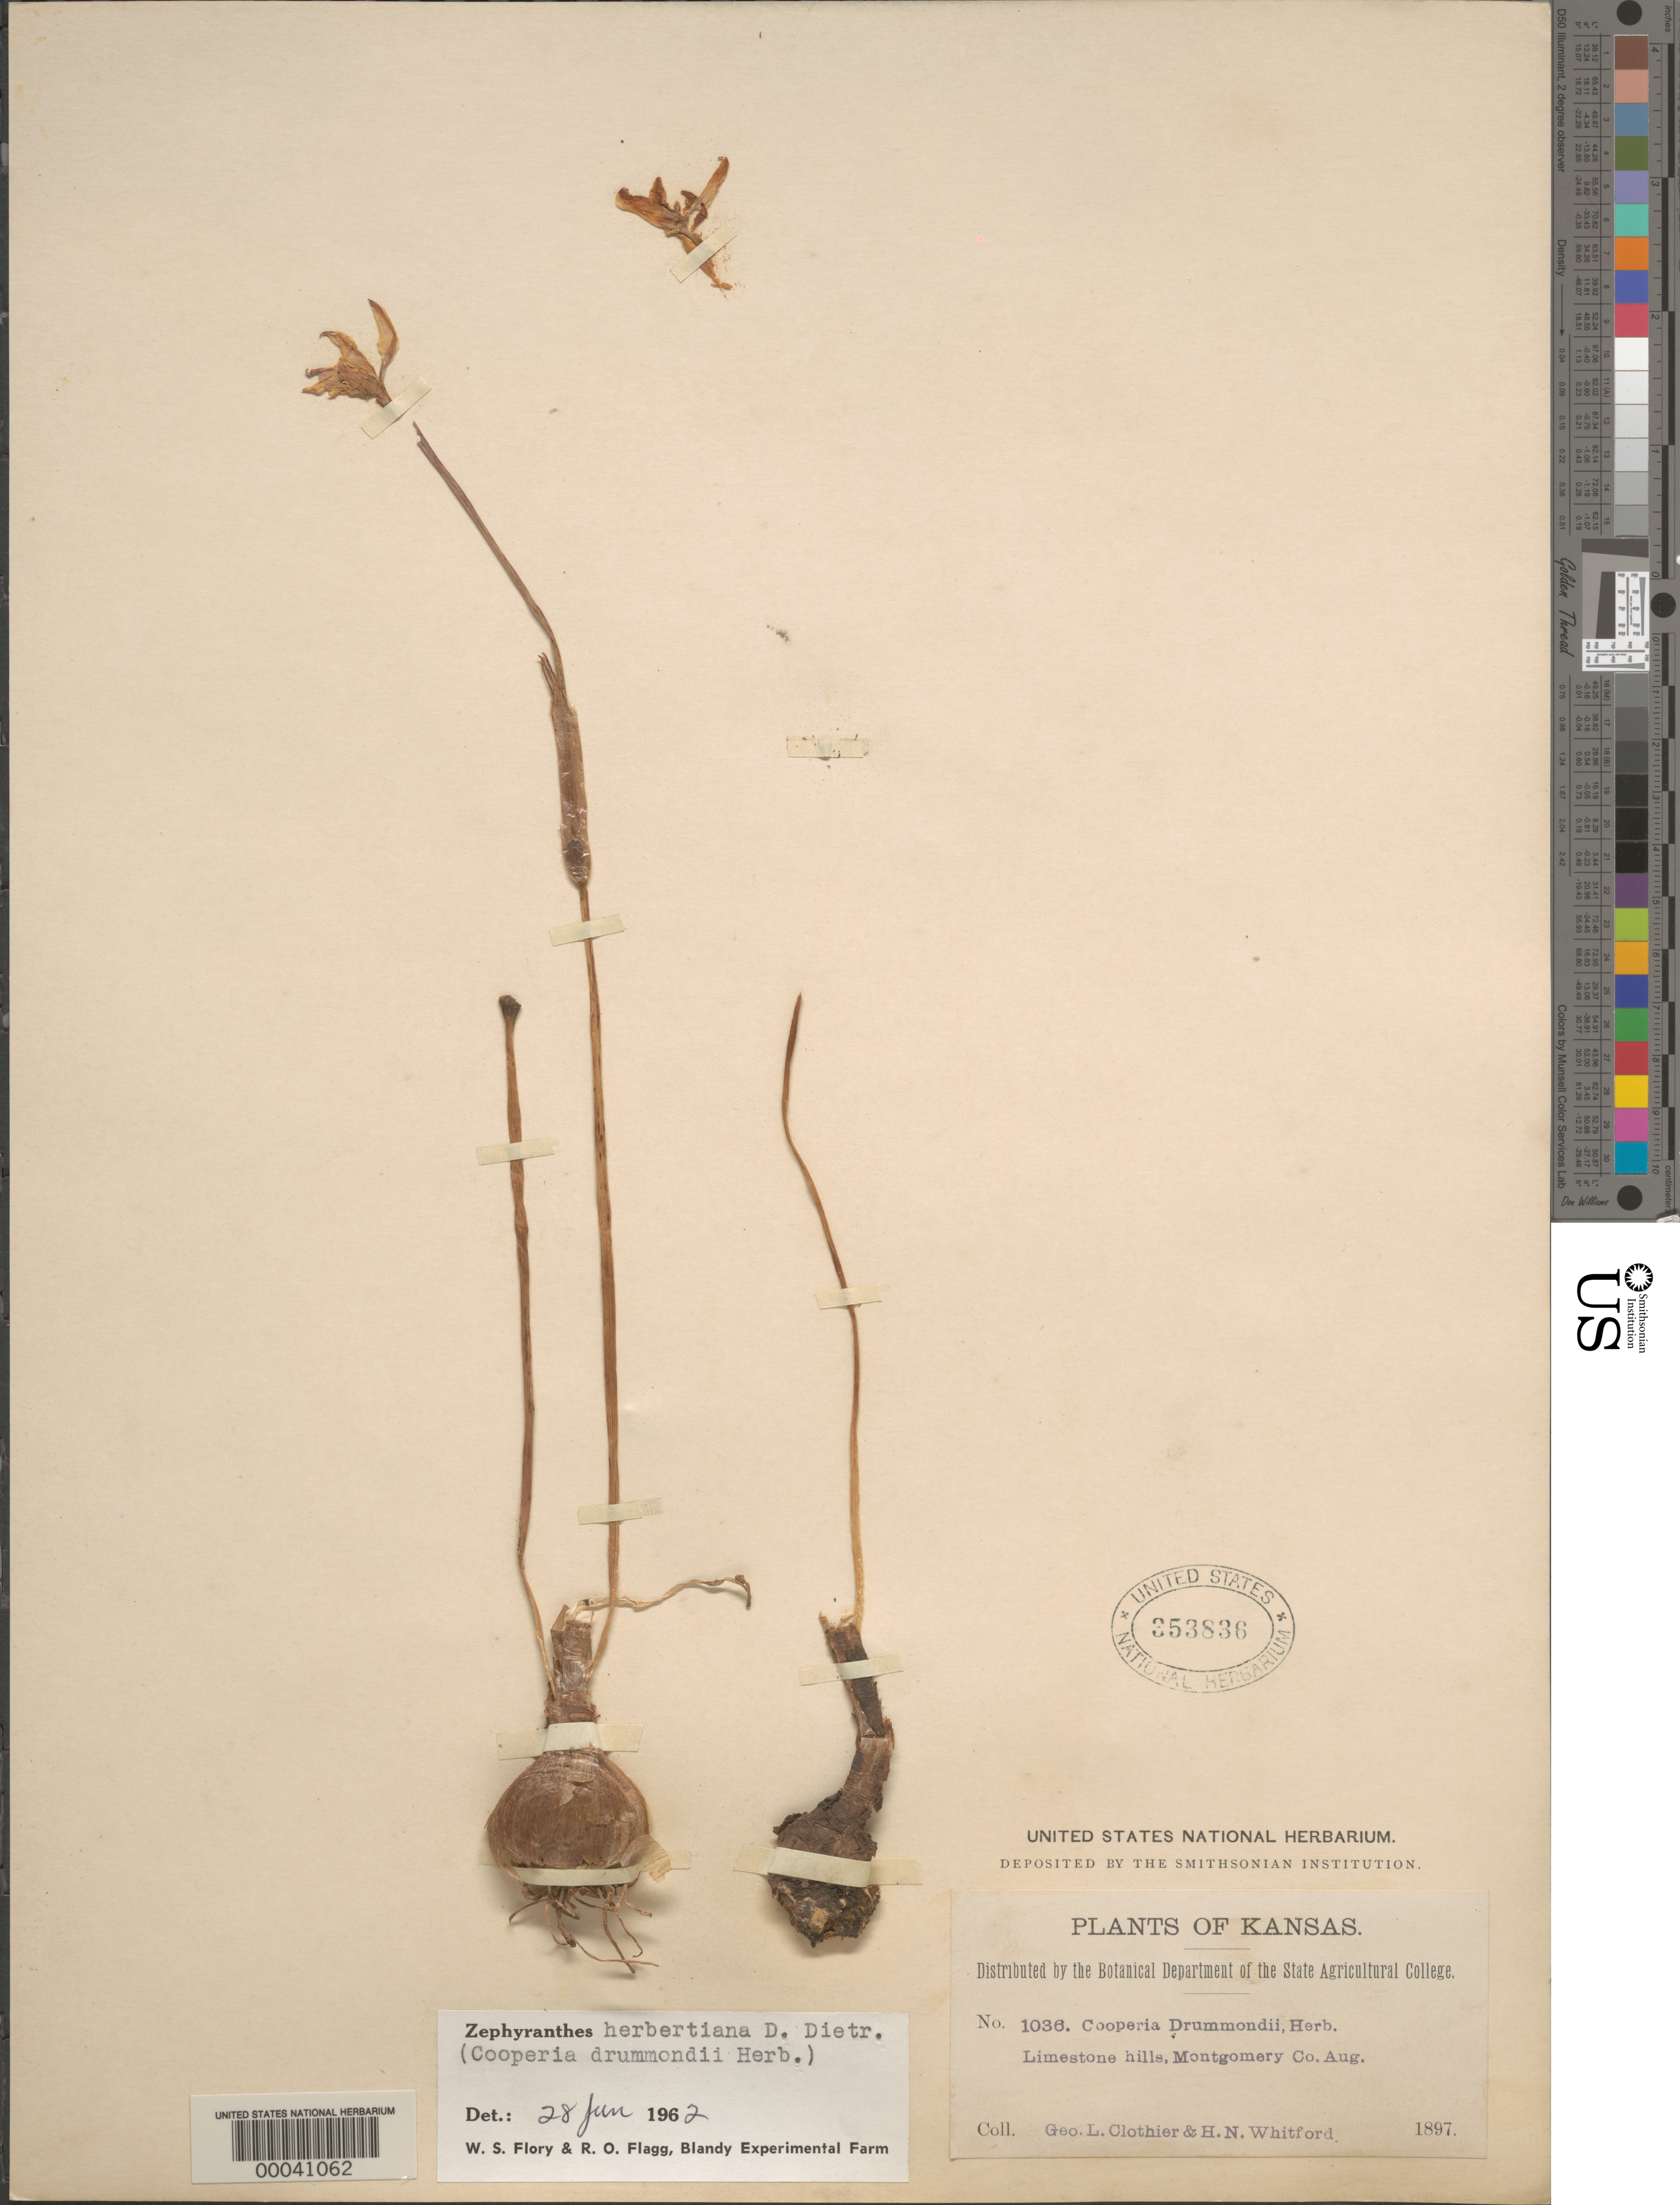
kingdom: Plantae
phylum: Tracheophyta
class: Liliopsida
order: Asparagales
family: Amaryllidaceae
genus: Zephyranthes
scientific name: Zephyranthes herbertiana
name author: D. Dietr.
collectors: G. Clothier & H. N. Whitford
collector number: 1036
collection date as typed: Aug 1897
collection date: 1897-08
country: United States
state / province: Kansas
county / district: Montgomery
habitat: Limestone hills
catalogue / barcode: US 353836